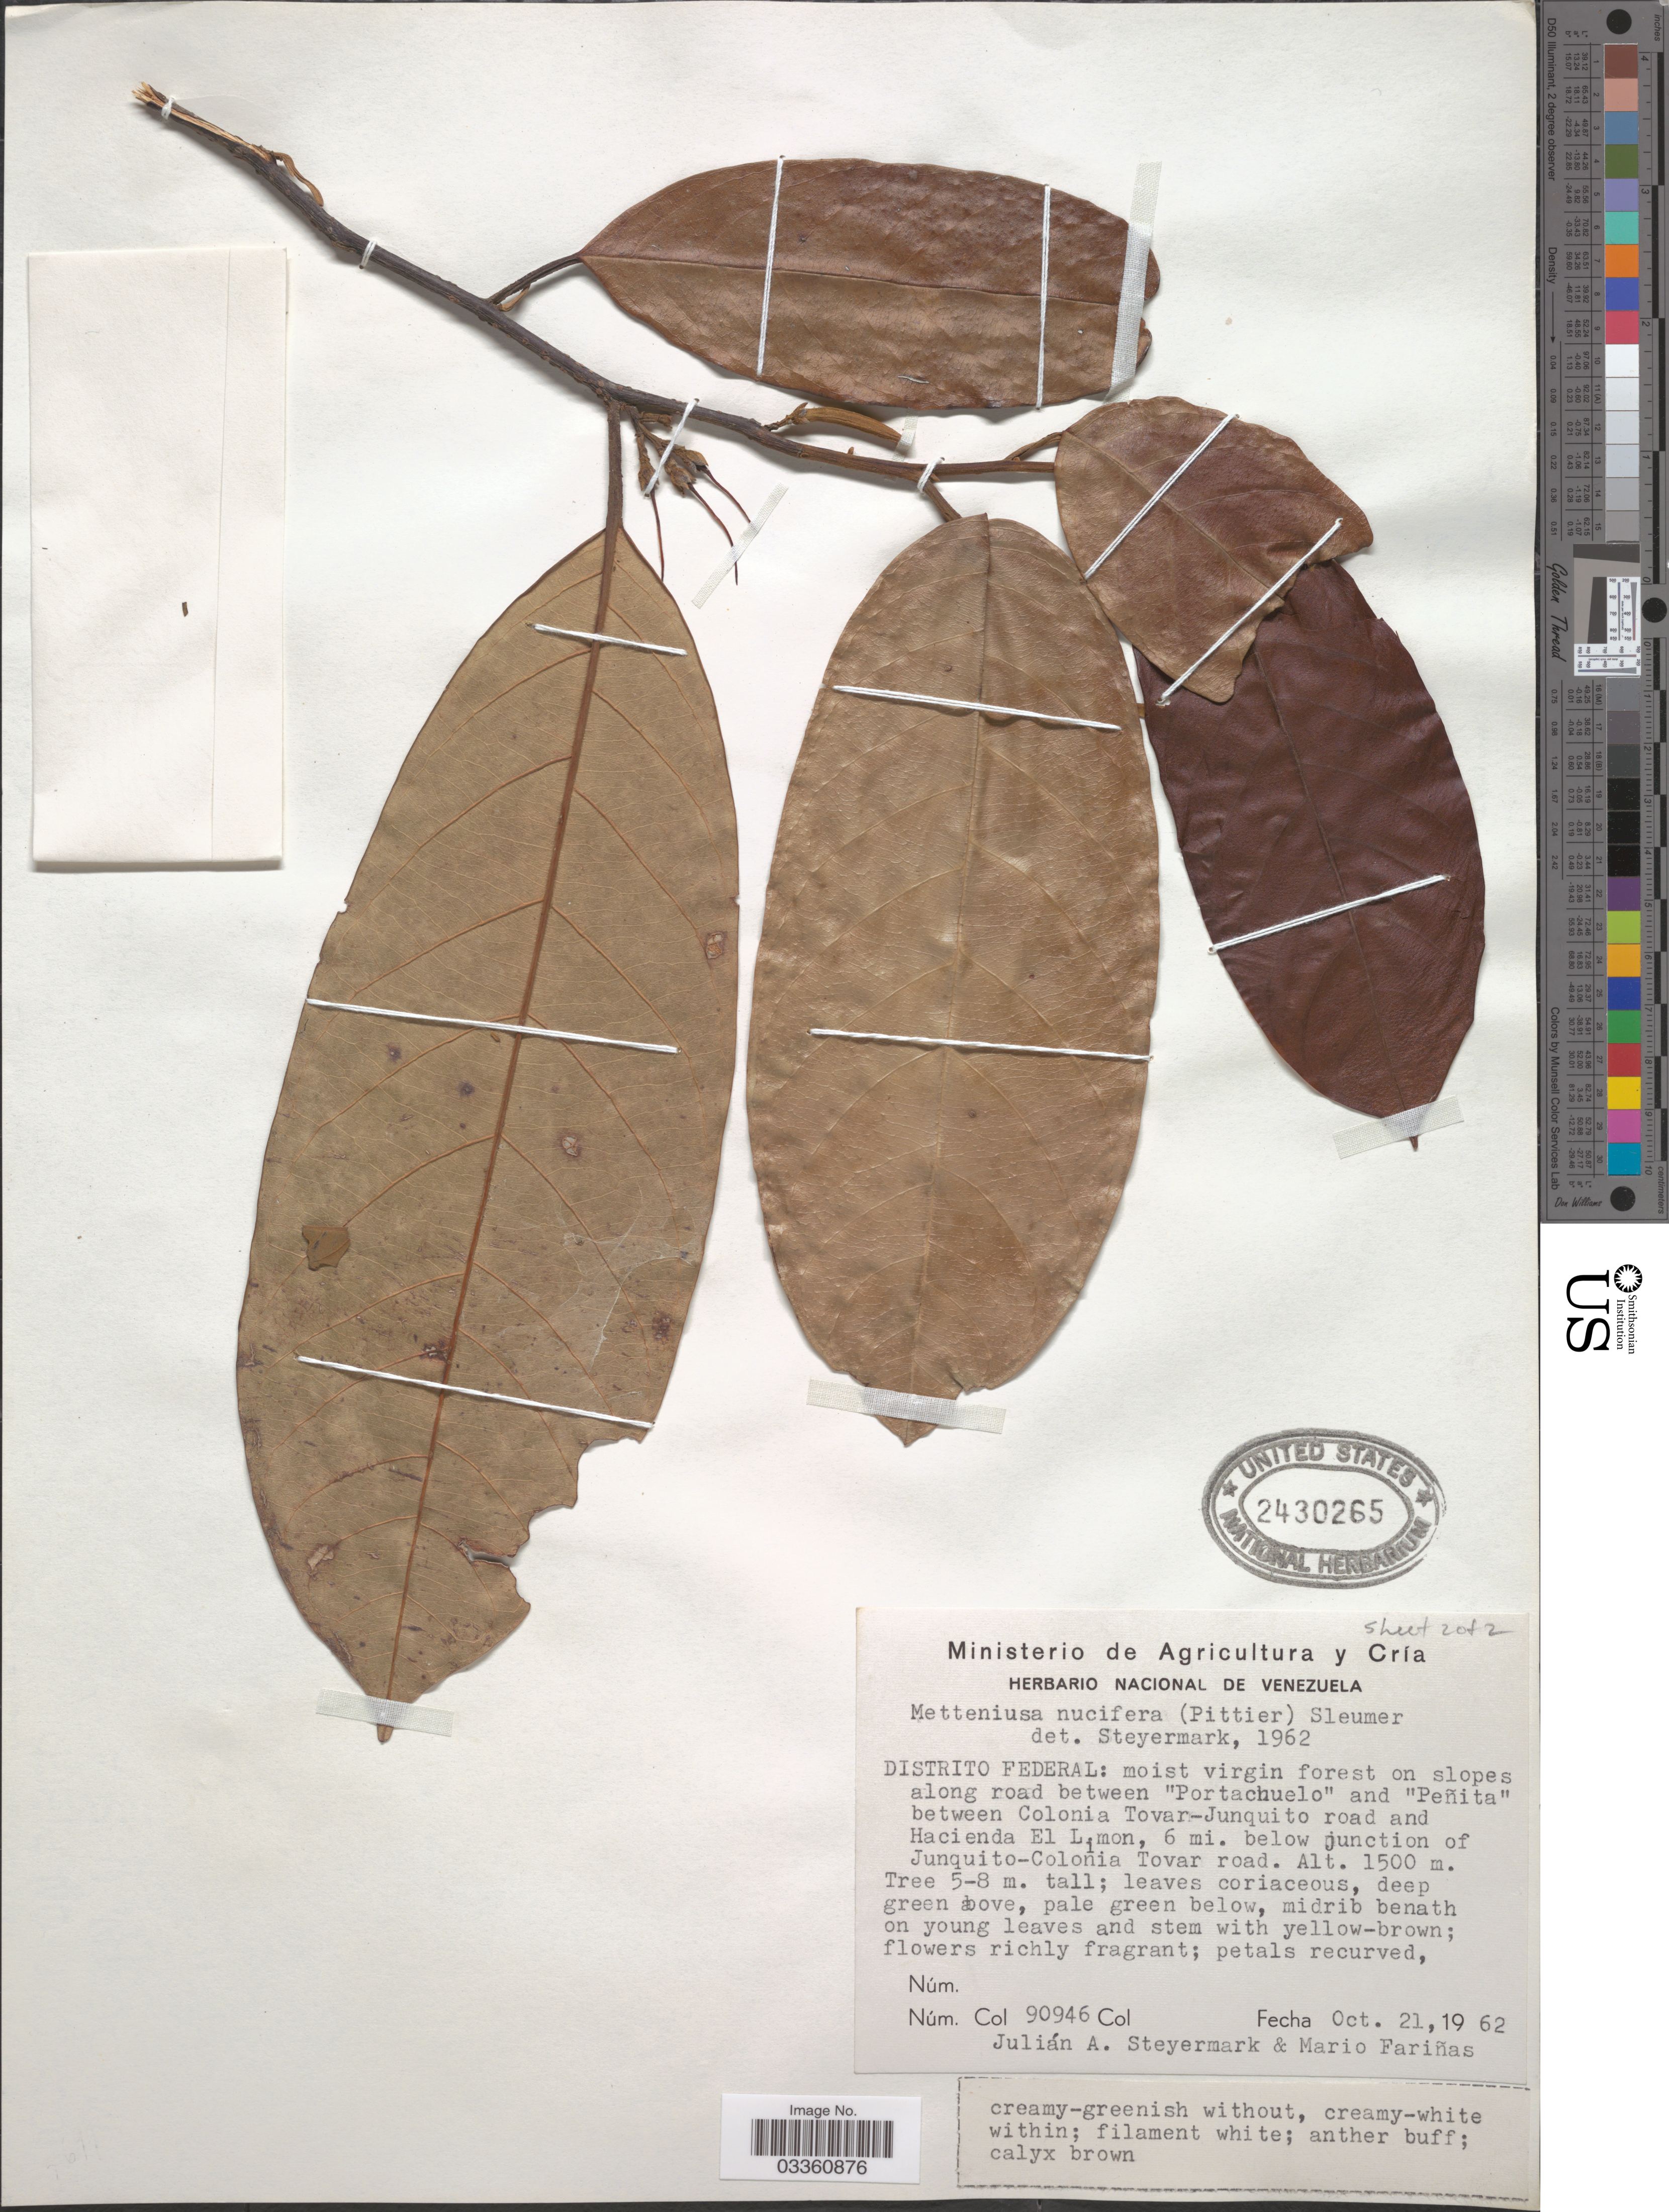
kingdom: Plantae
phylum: Tracheophyta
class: Magnoliopsida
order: Metteniusales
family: Metteniusaceae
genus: Metteniusa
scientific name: Metteniusa nucifera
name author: (Pittier) Sleumer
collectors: J. Steyermark & M. Fariñas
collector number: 90946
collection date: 1962-10-21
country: Venezuela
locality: Distrito Federal: moist virgin forest on slopes along road between "Portachuelo" and "Peñita" between Colonia Tovar-Junquito road and Hacienda El Limon, 6 mi. below junction of Junquito-Colonia Tovar road.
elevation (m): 1500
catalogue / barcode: US 2430265